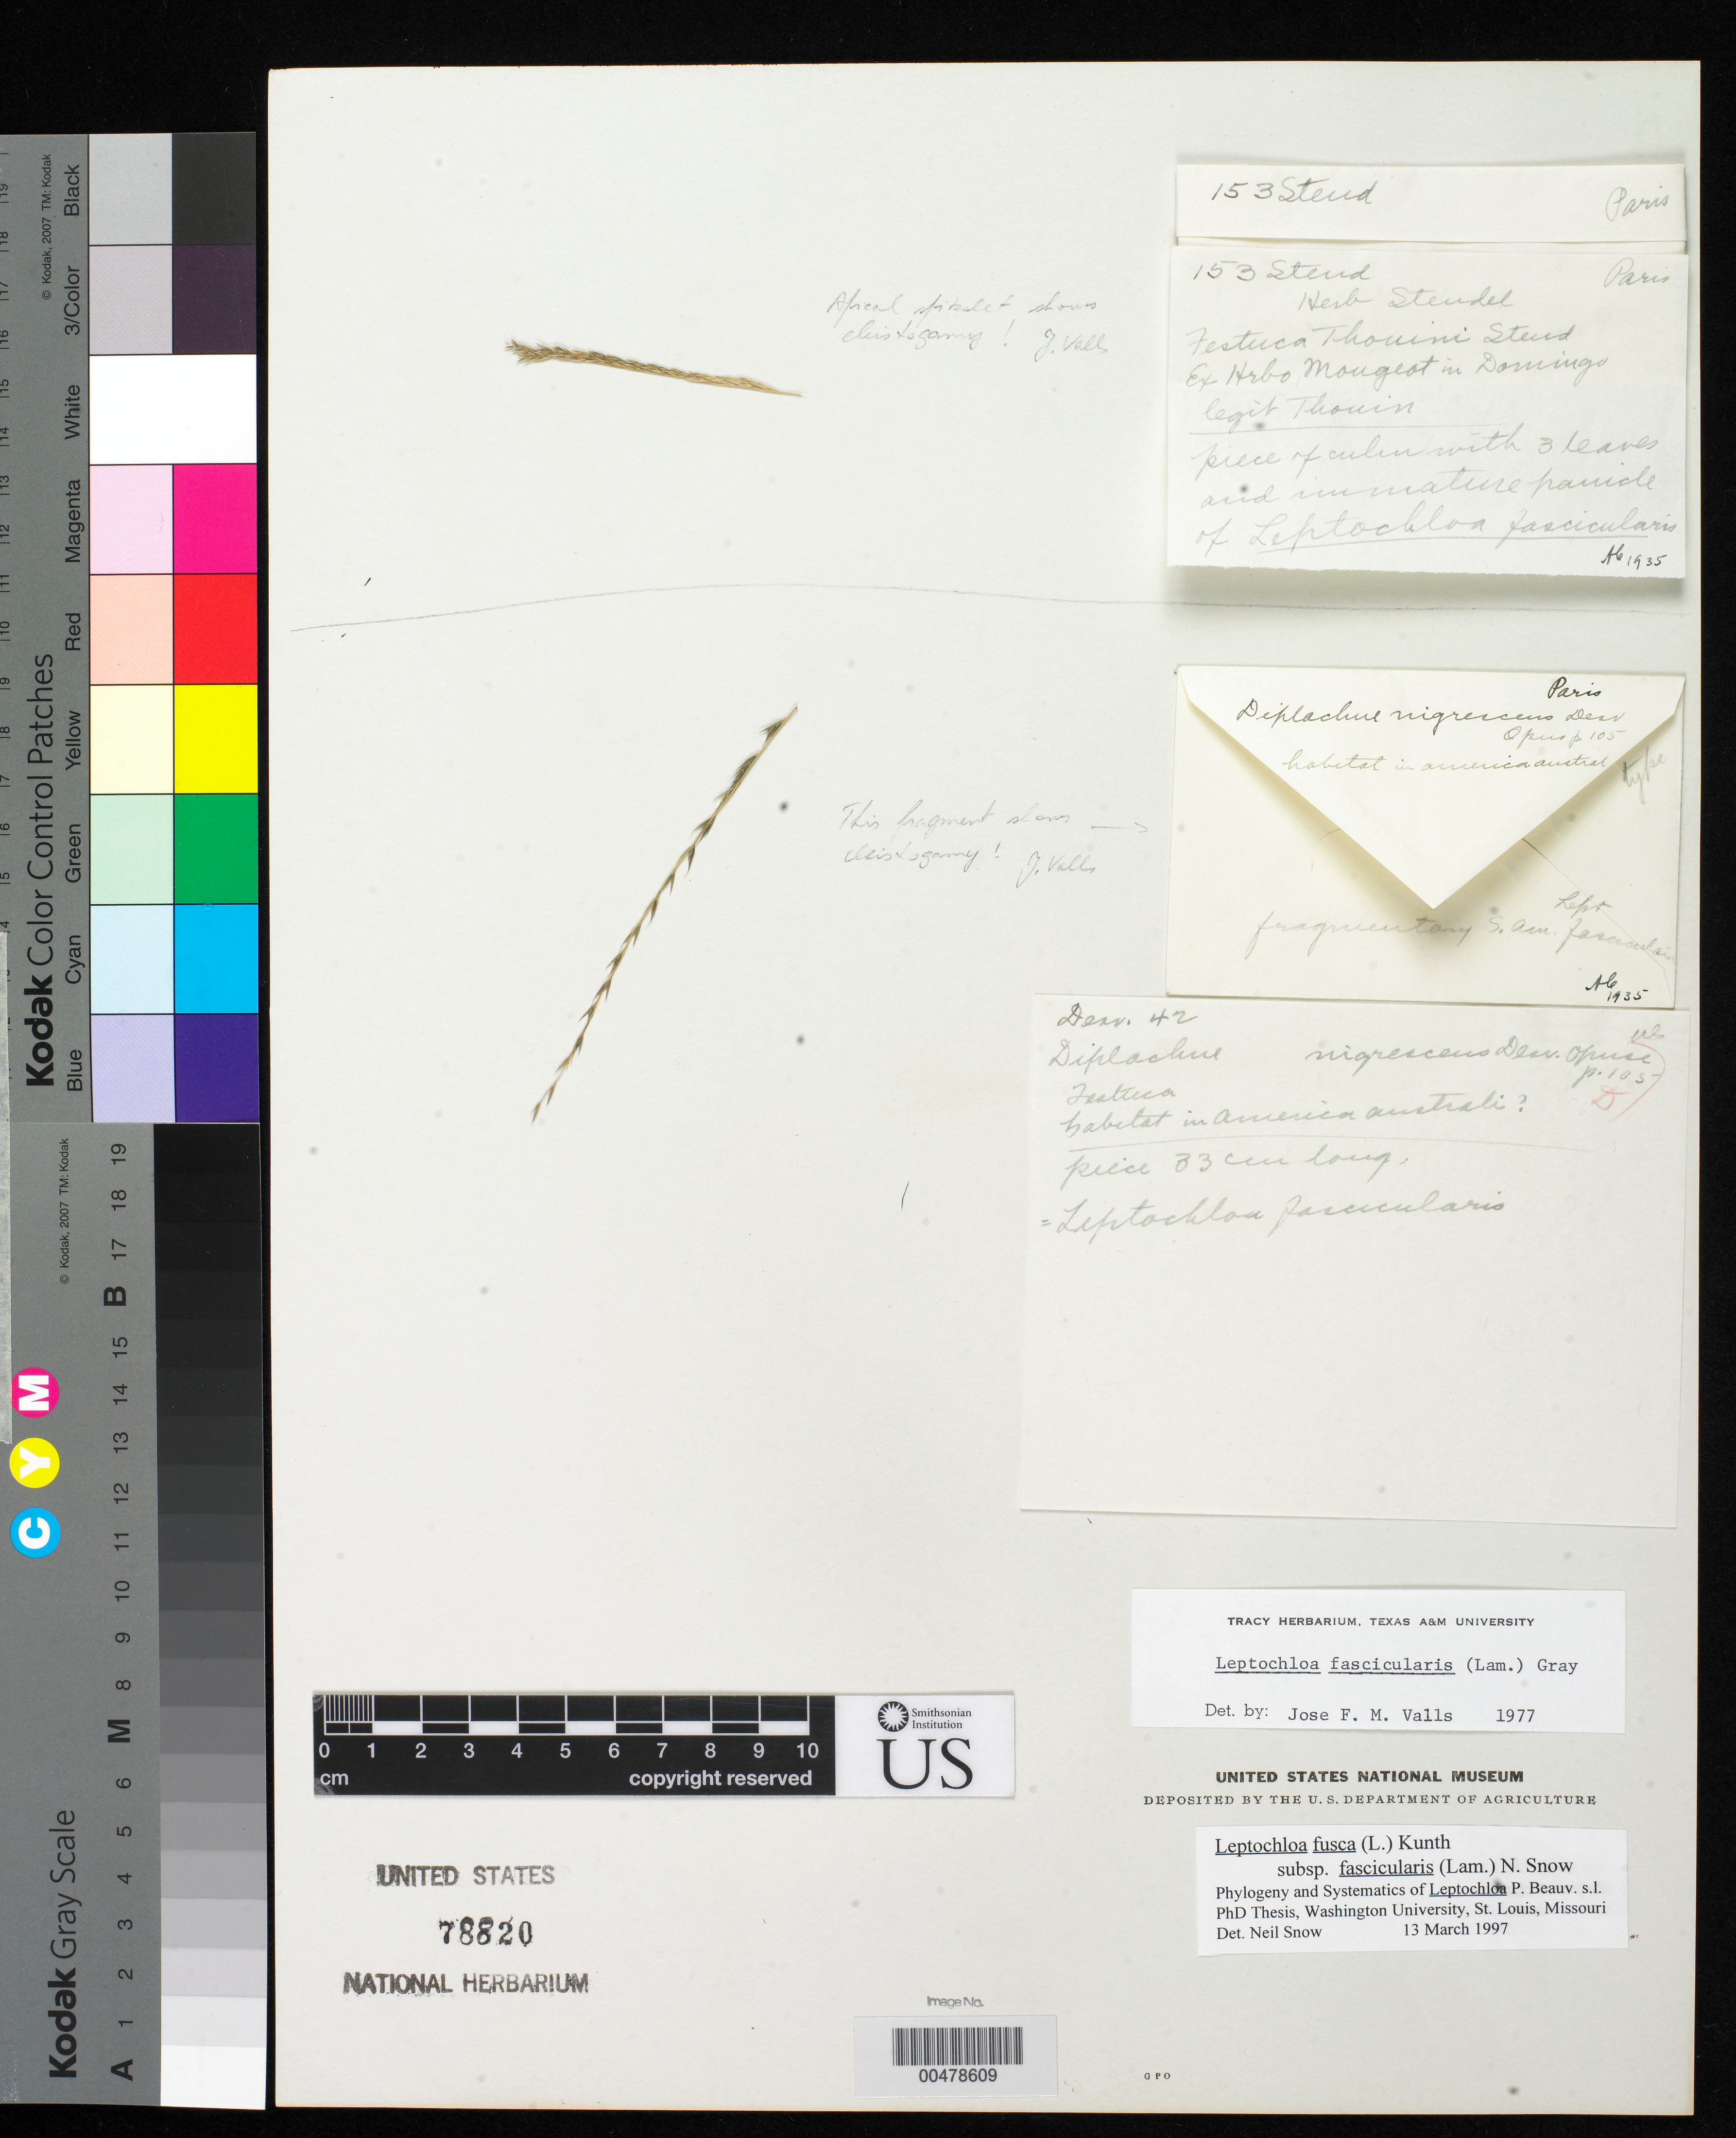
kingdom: Plantae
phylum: Tracheophyta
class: Liliopsida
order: Poales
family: Poaceae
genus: Diplachne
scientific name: Diplachne nigrescens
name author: Desv.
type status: Type Fragment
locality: "America Australis"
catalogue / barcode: US 78820